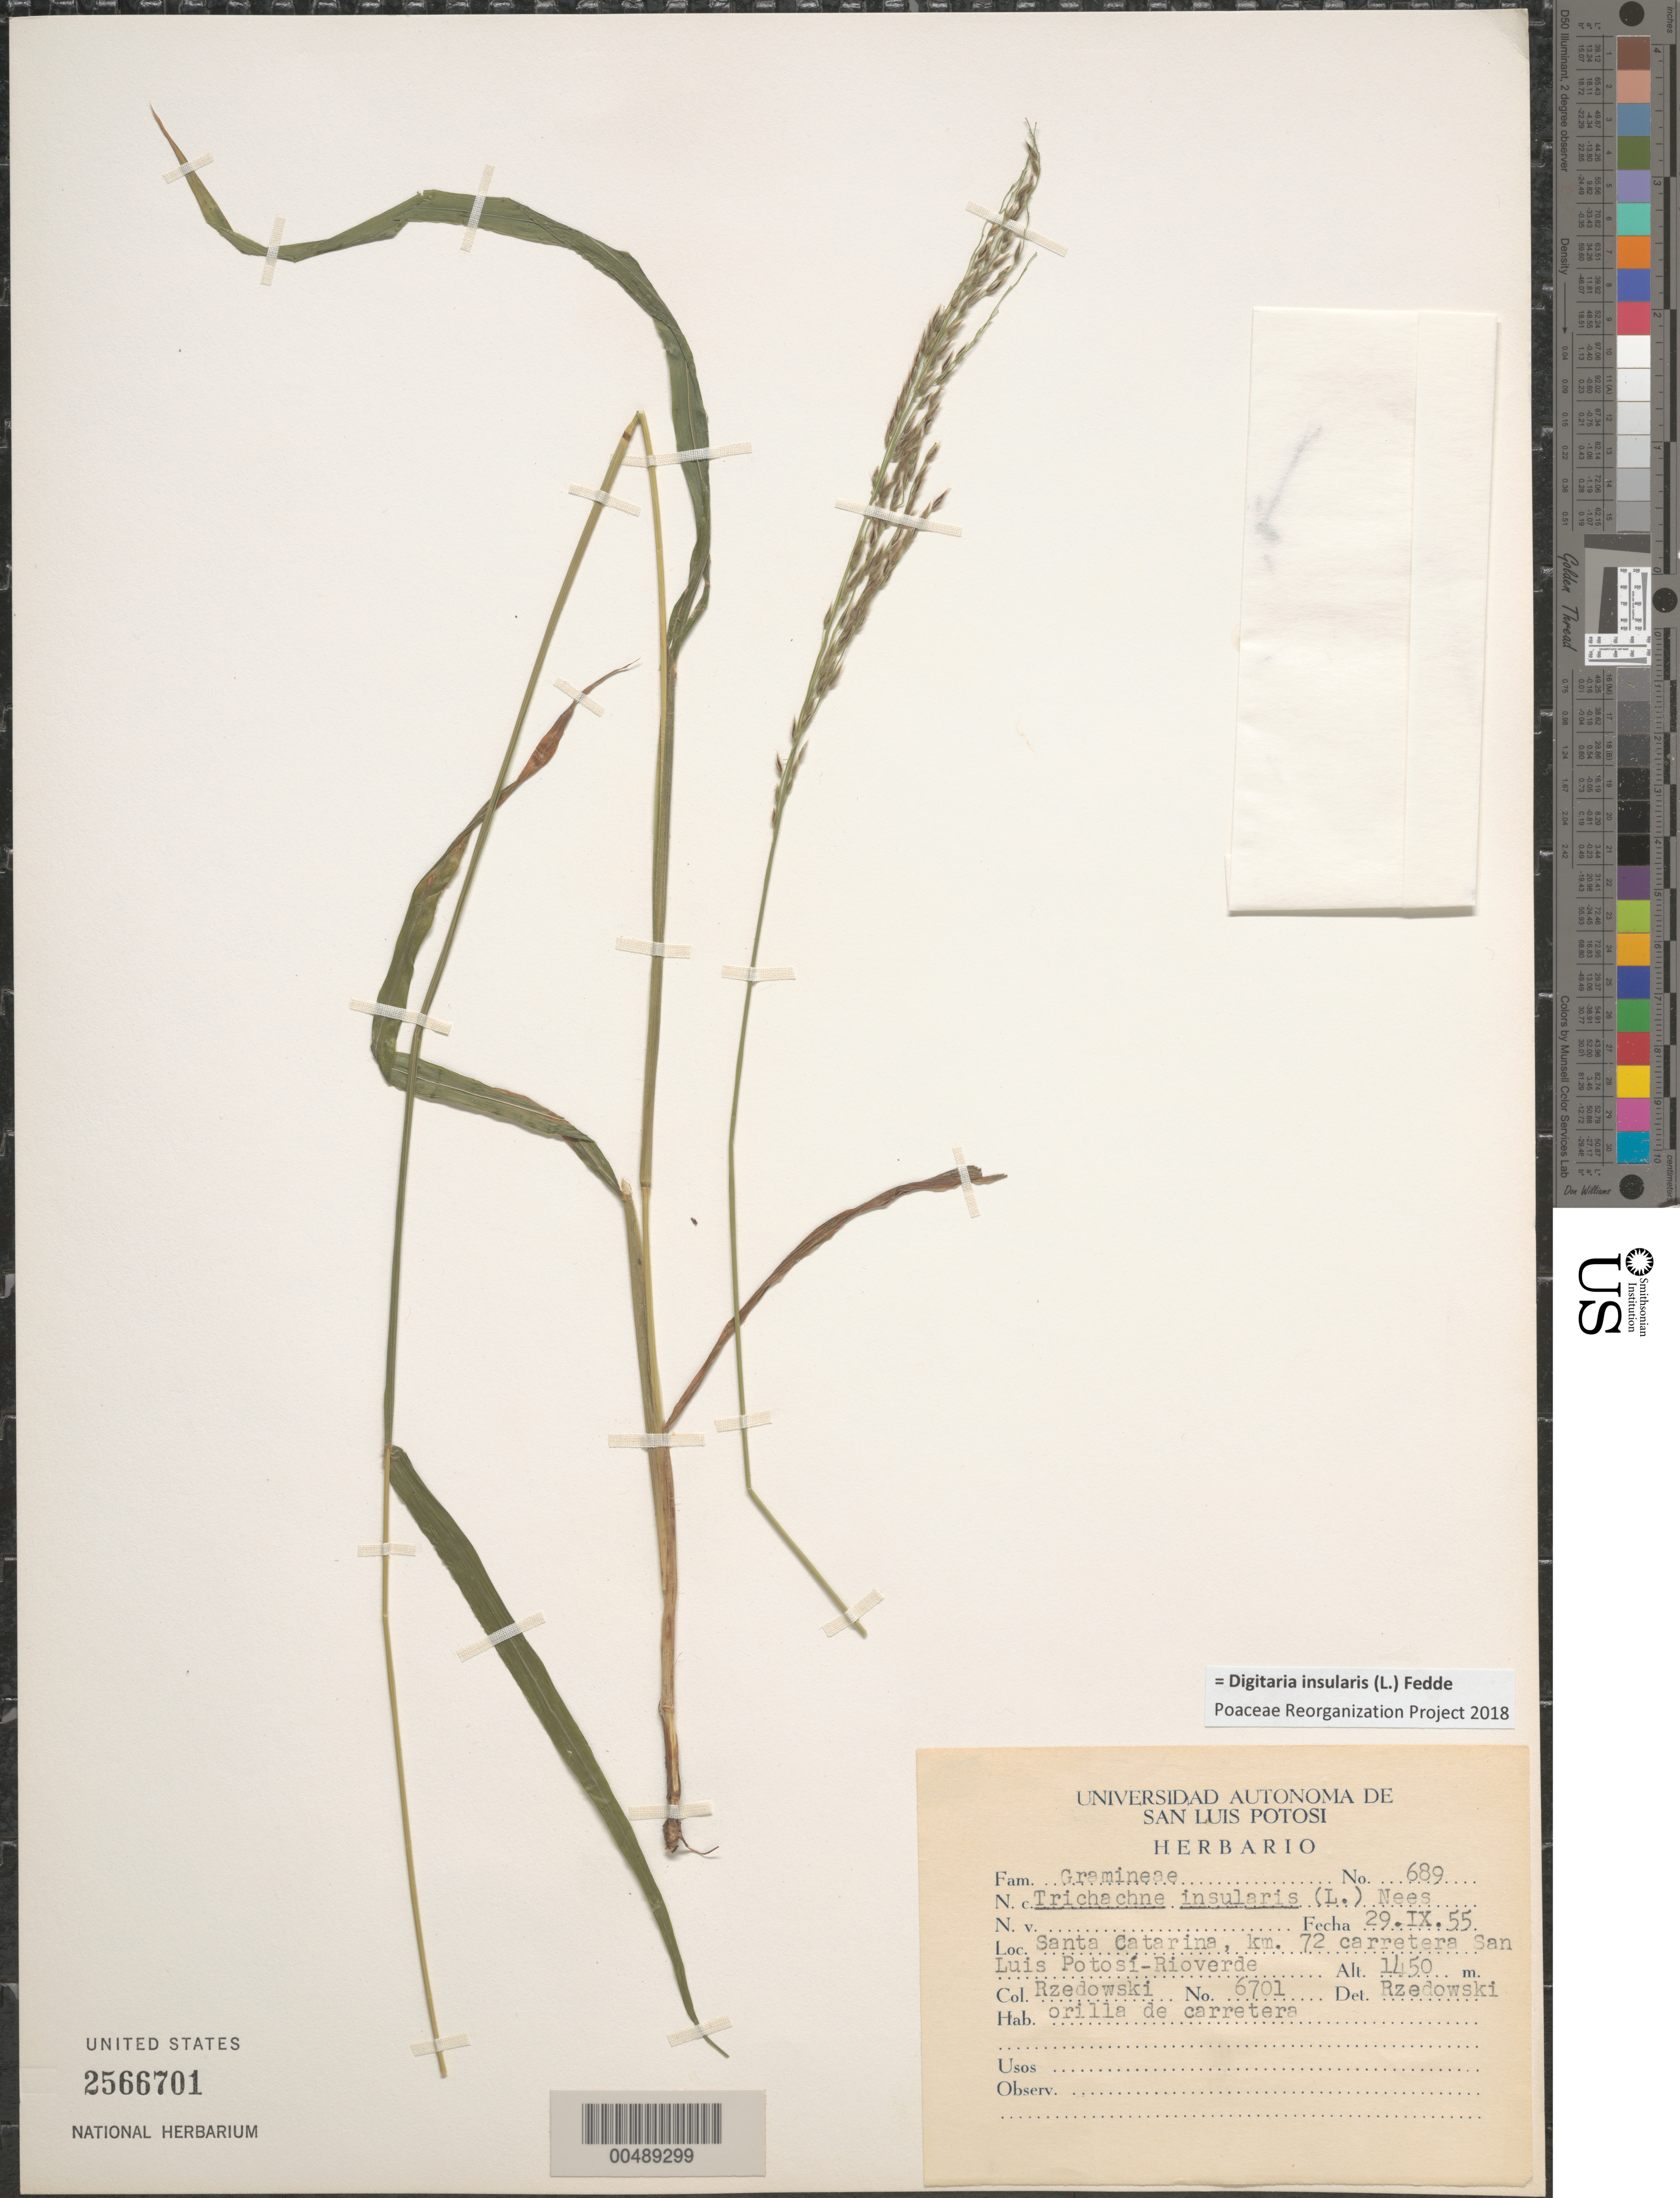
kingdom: Plantae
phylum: Tracheophyta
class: Liliopsida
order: Poales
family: Poaceae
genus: Digitaria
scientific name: Digitaria insularis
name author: (L.) Fedde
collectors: J. Rzedowski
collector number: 6701/689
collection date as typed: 29 Sep 1955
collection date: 1955-09-29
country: Mexico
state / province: San Luis Potosi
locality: Santa Catarina, km 72 carretera San Luis Potosí-Rioverde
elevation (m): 1450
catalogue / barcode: US 2566701